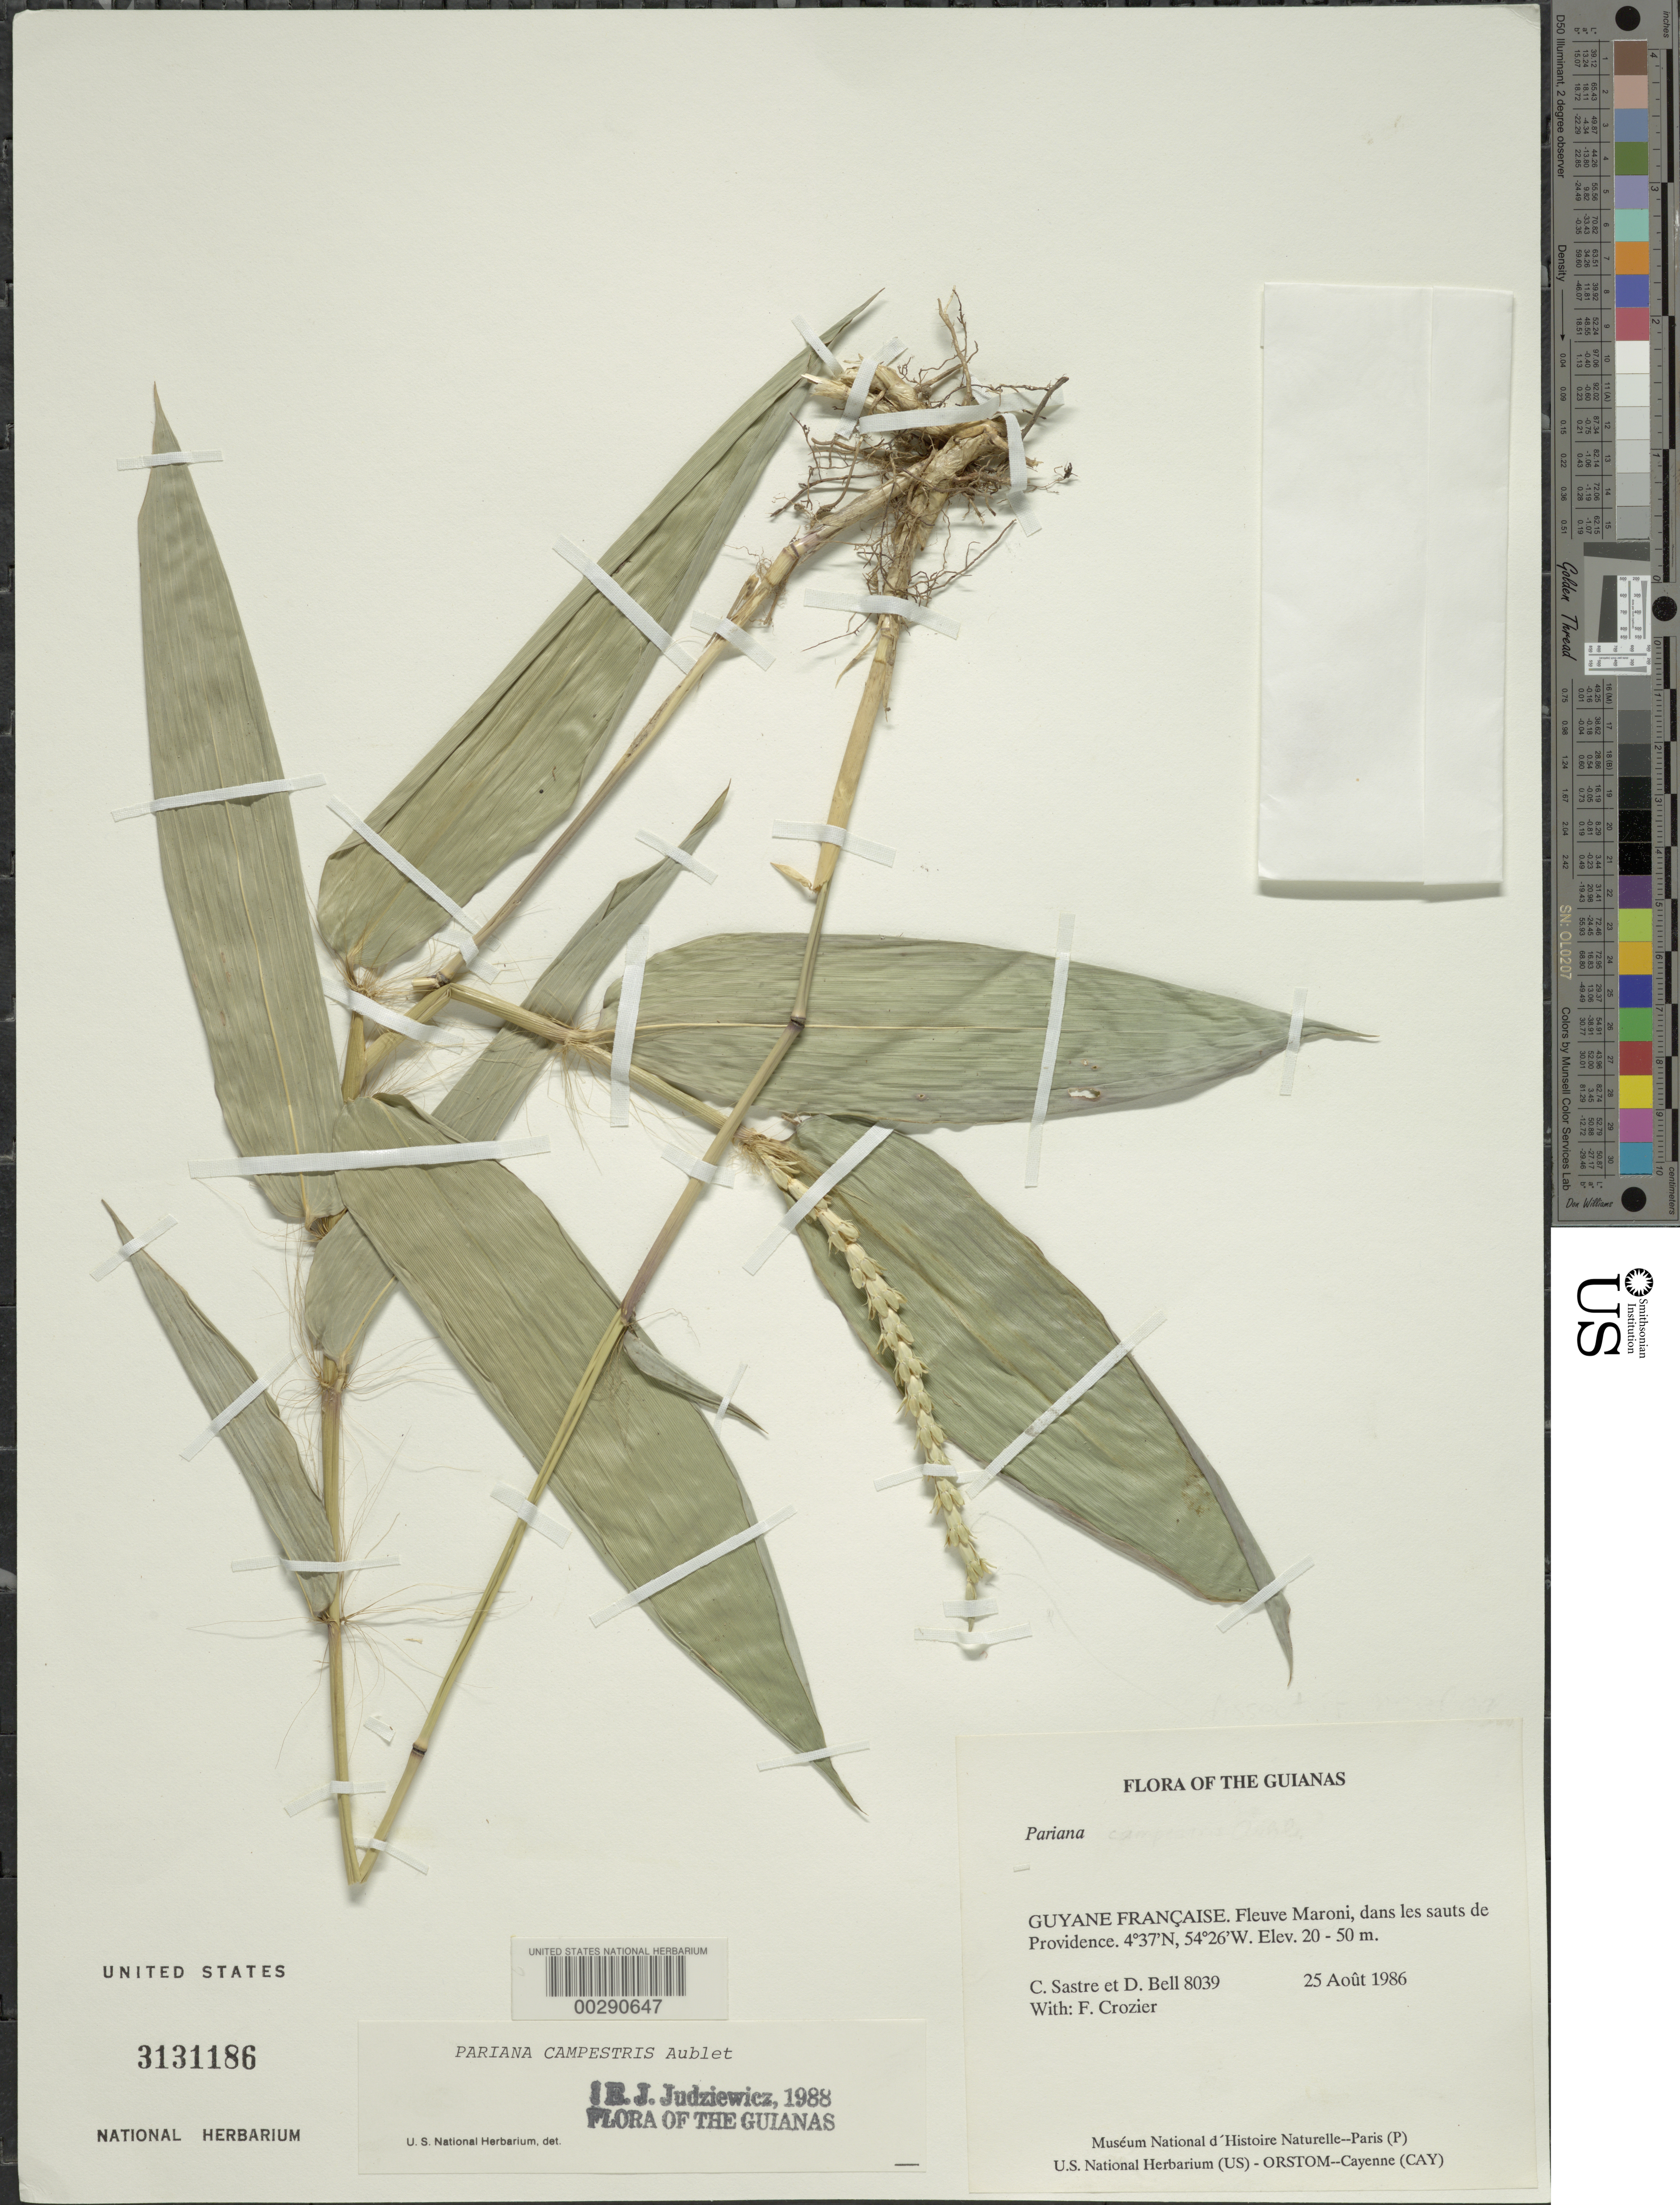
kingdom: Plantae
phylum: Tracheophyta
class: Liliopsida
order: Poales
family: Poaceae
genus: Pariana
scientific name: Pariana campestris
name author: Aubl.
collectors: C. H. L. Sastre & F. Crozier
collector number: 8039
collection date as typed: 25 Aug 1986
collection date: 1986-08-25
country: French Guiana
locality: River maroni, within the sauts de providence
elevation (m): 20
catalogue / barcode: US 3131186